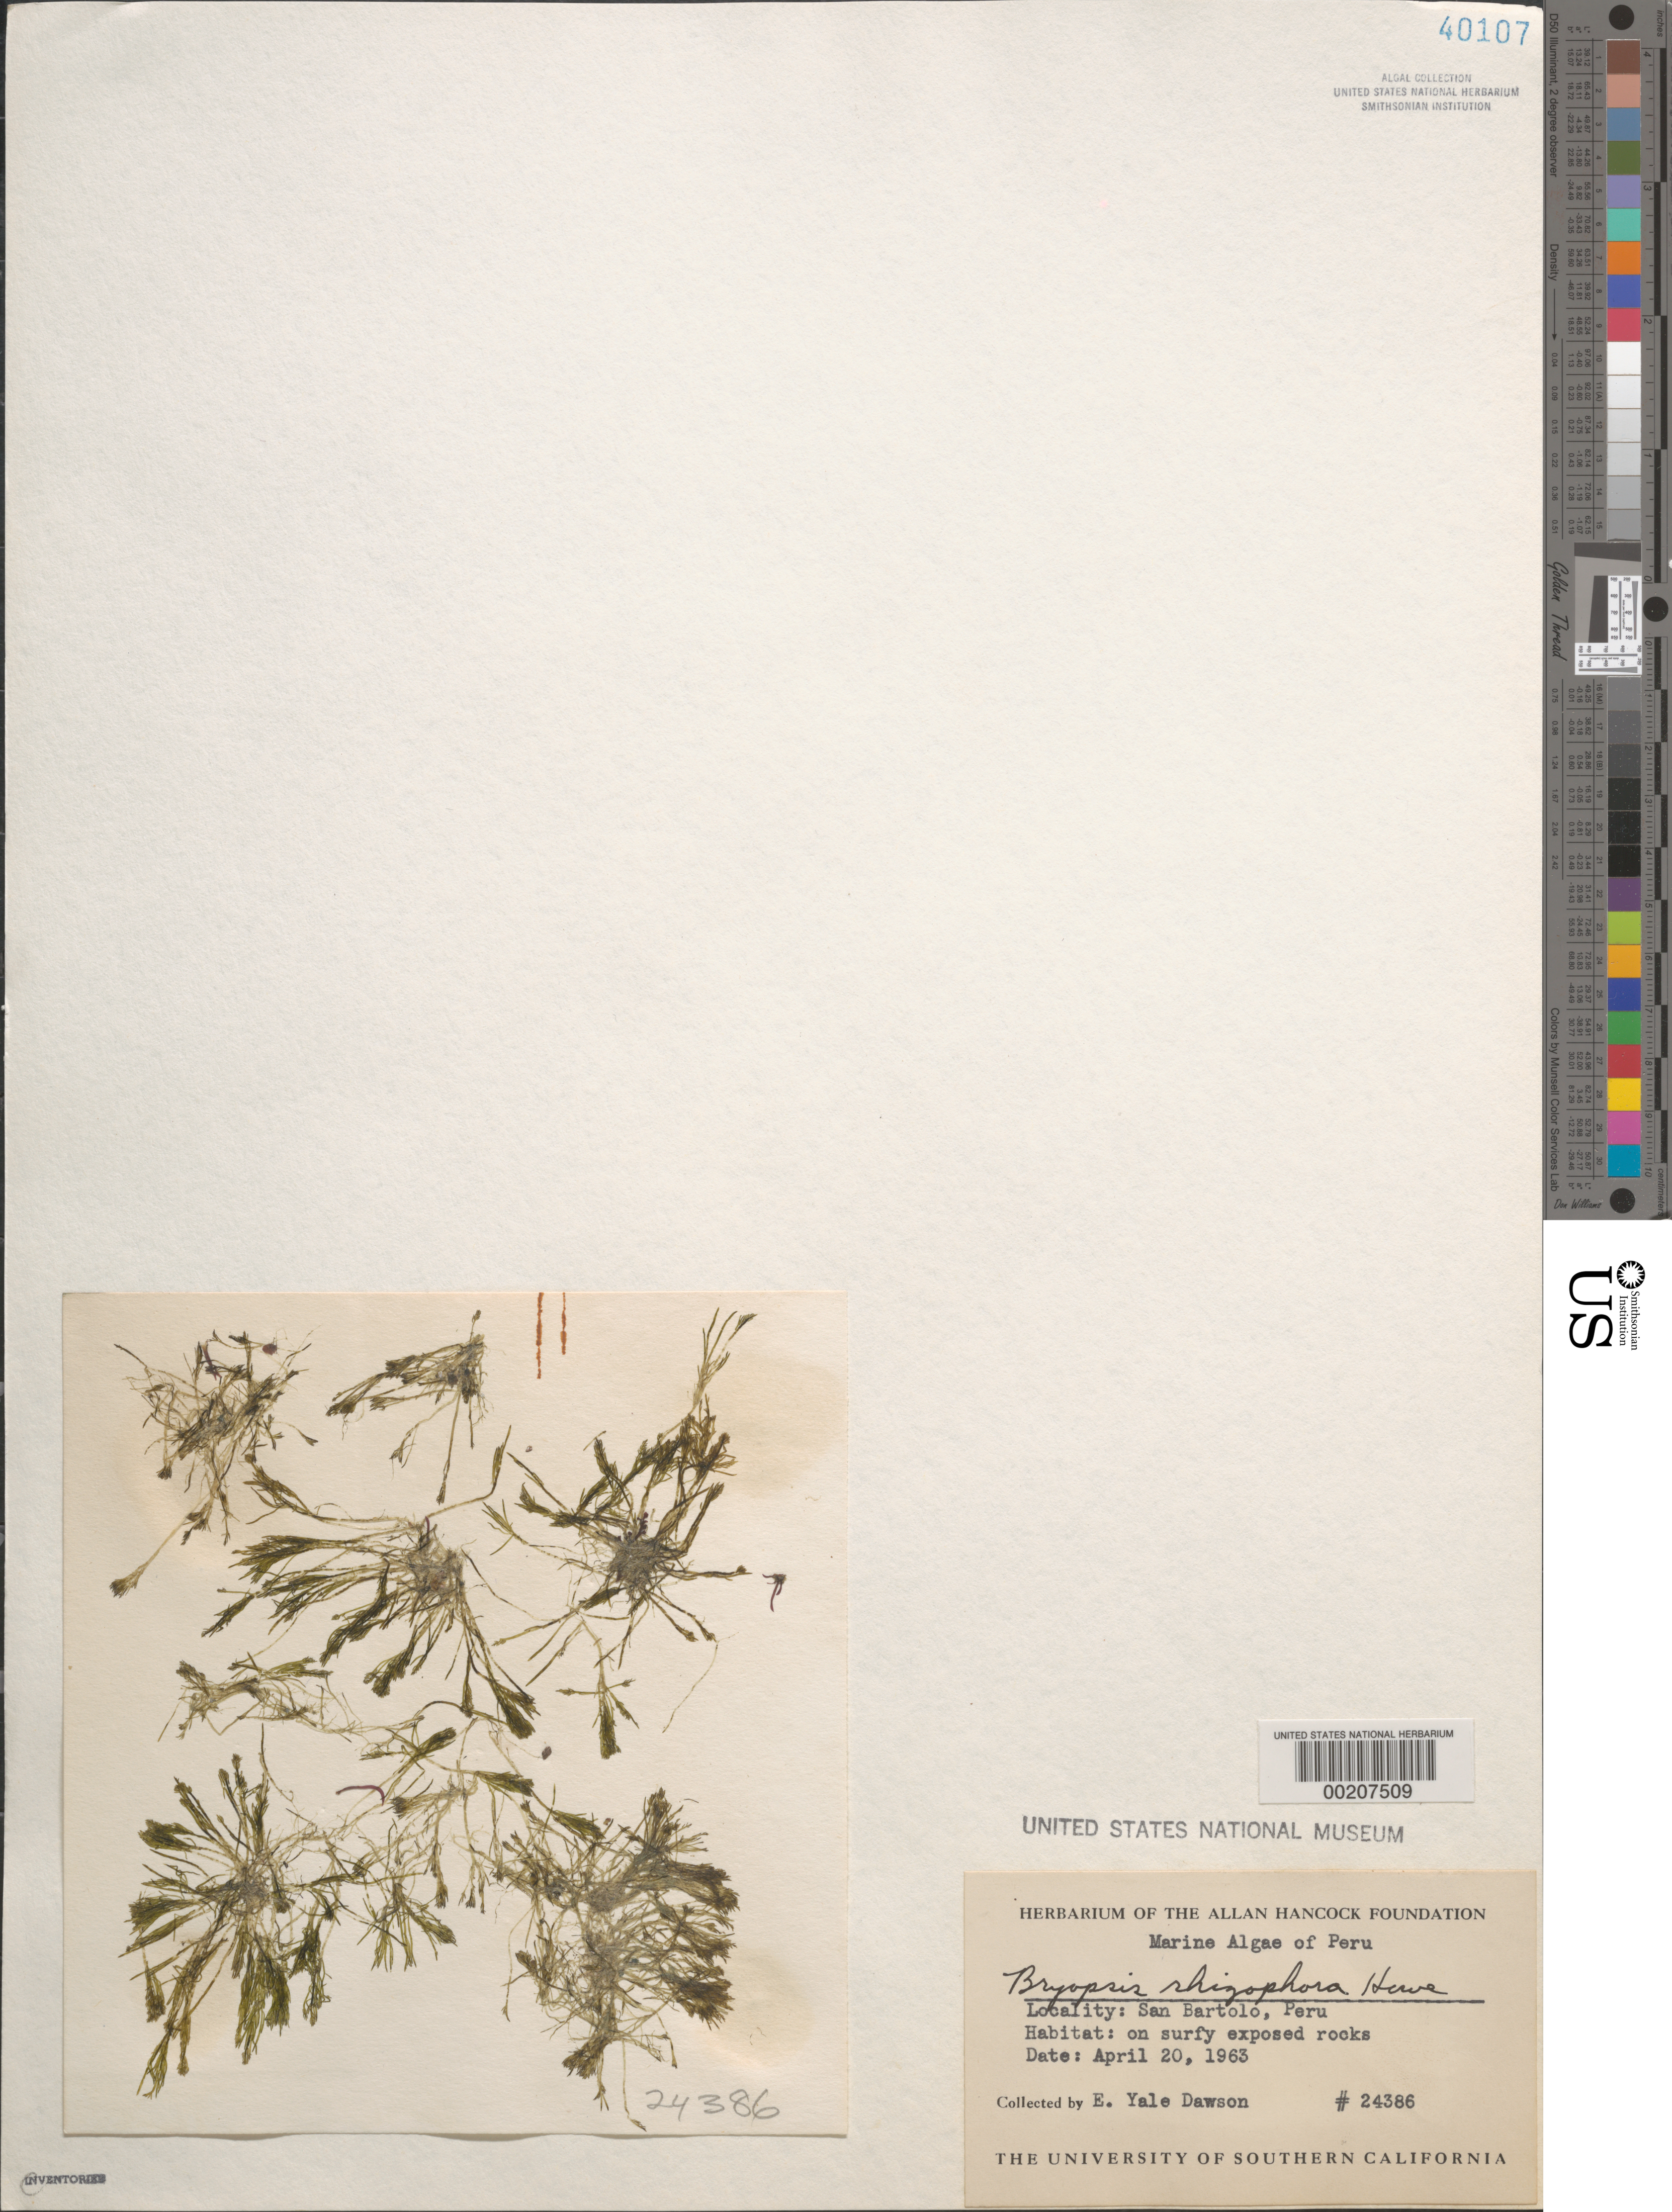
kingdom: Plantae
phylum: Chlorophyta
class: Ulvophyceae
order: Bryopsidales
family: Bryopsidaceae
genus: Bryopsis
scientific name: Bryopsis rhizophora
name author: M. Howe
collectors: E. Y. Dawson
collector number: EYD 24386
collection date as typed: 20 Apr 1963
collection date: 1963-04-20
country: Peru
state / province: Lima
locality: San bartolo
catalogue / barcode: US 40107